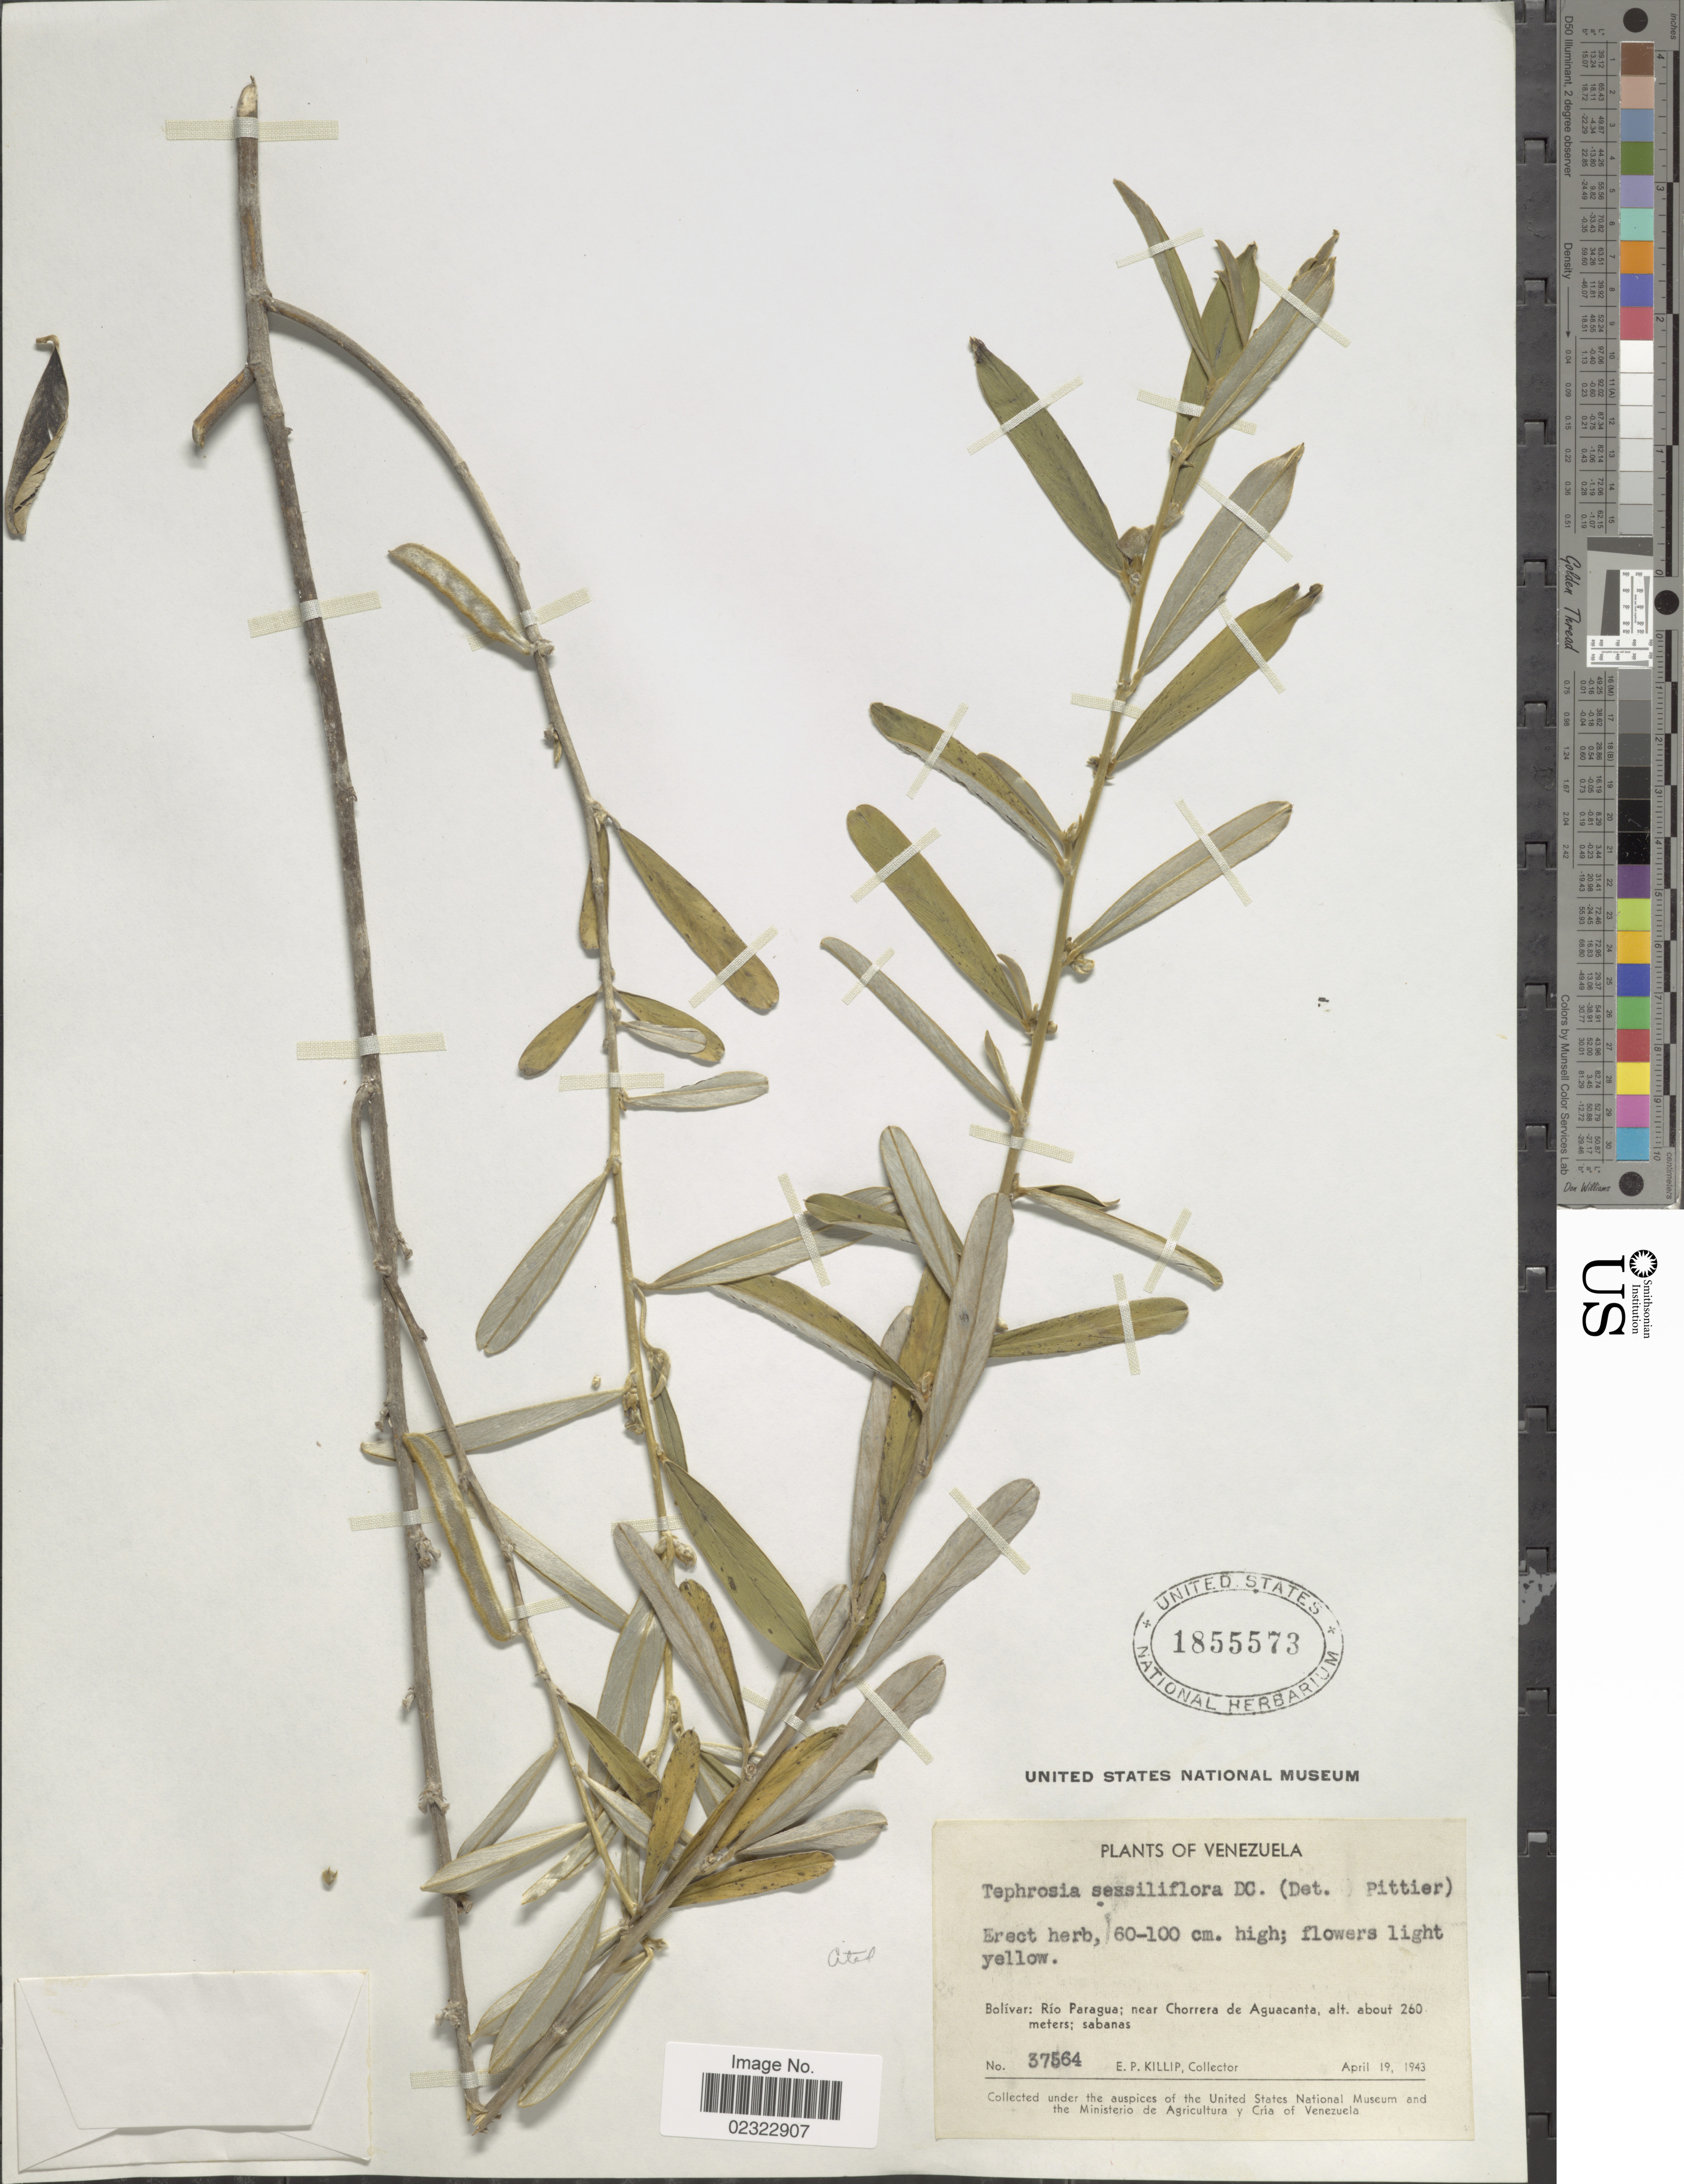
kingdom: Plantae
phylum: Tracheophyta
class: Magnoliopsida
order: Fabales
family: Fabaceae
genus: Tephrosia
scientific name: Tephrosia sessiliflora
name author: (Poir.) Hassl.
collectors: E. P. Killip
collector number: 37564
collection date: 1943-04-19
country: Venezuela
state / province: Bolivar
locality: Bolivar: Rio Paragua: near Chorrera de Aguacanta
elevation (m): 260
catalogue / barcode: US 1855573